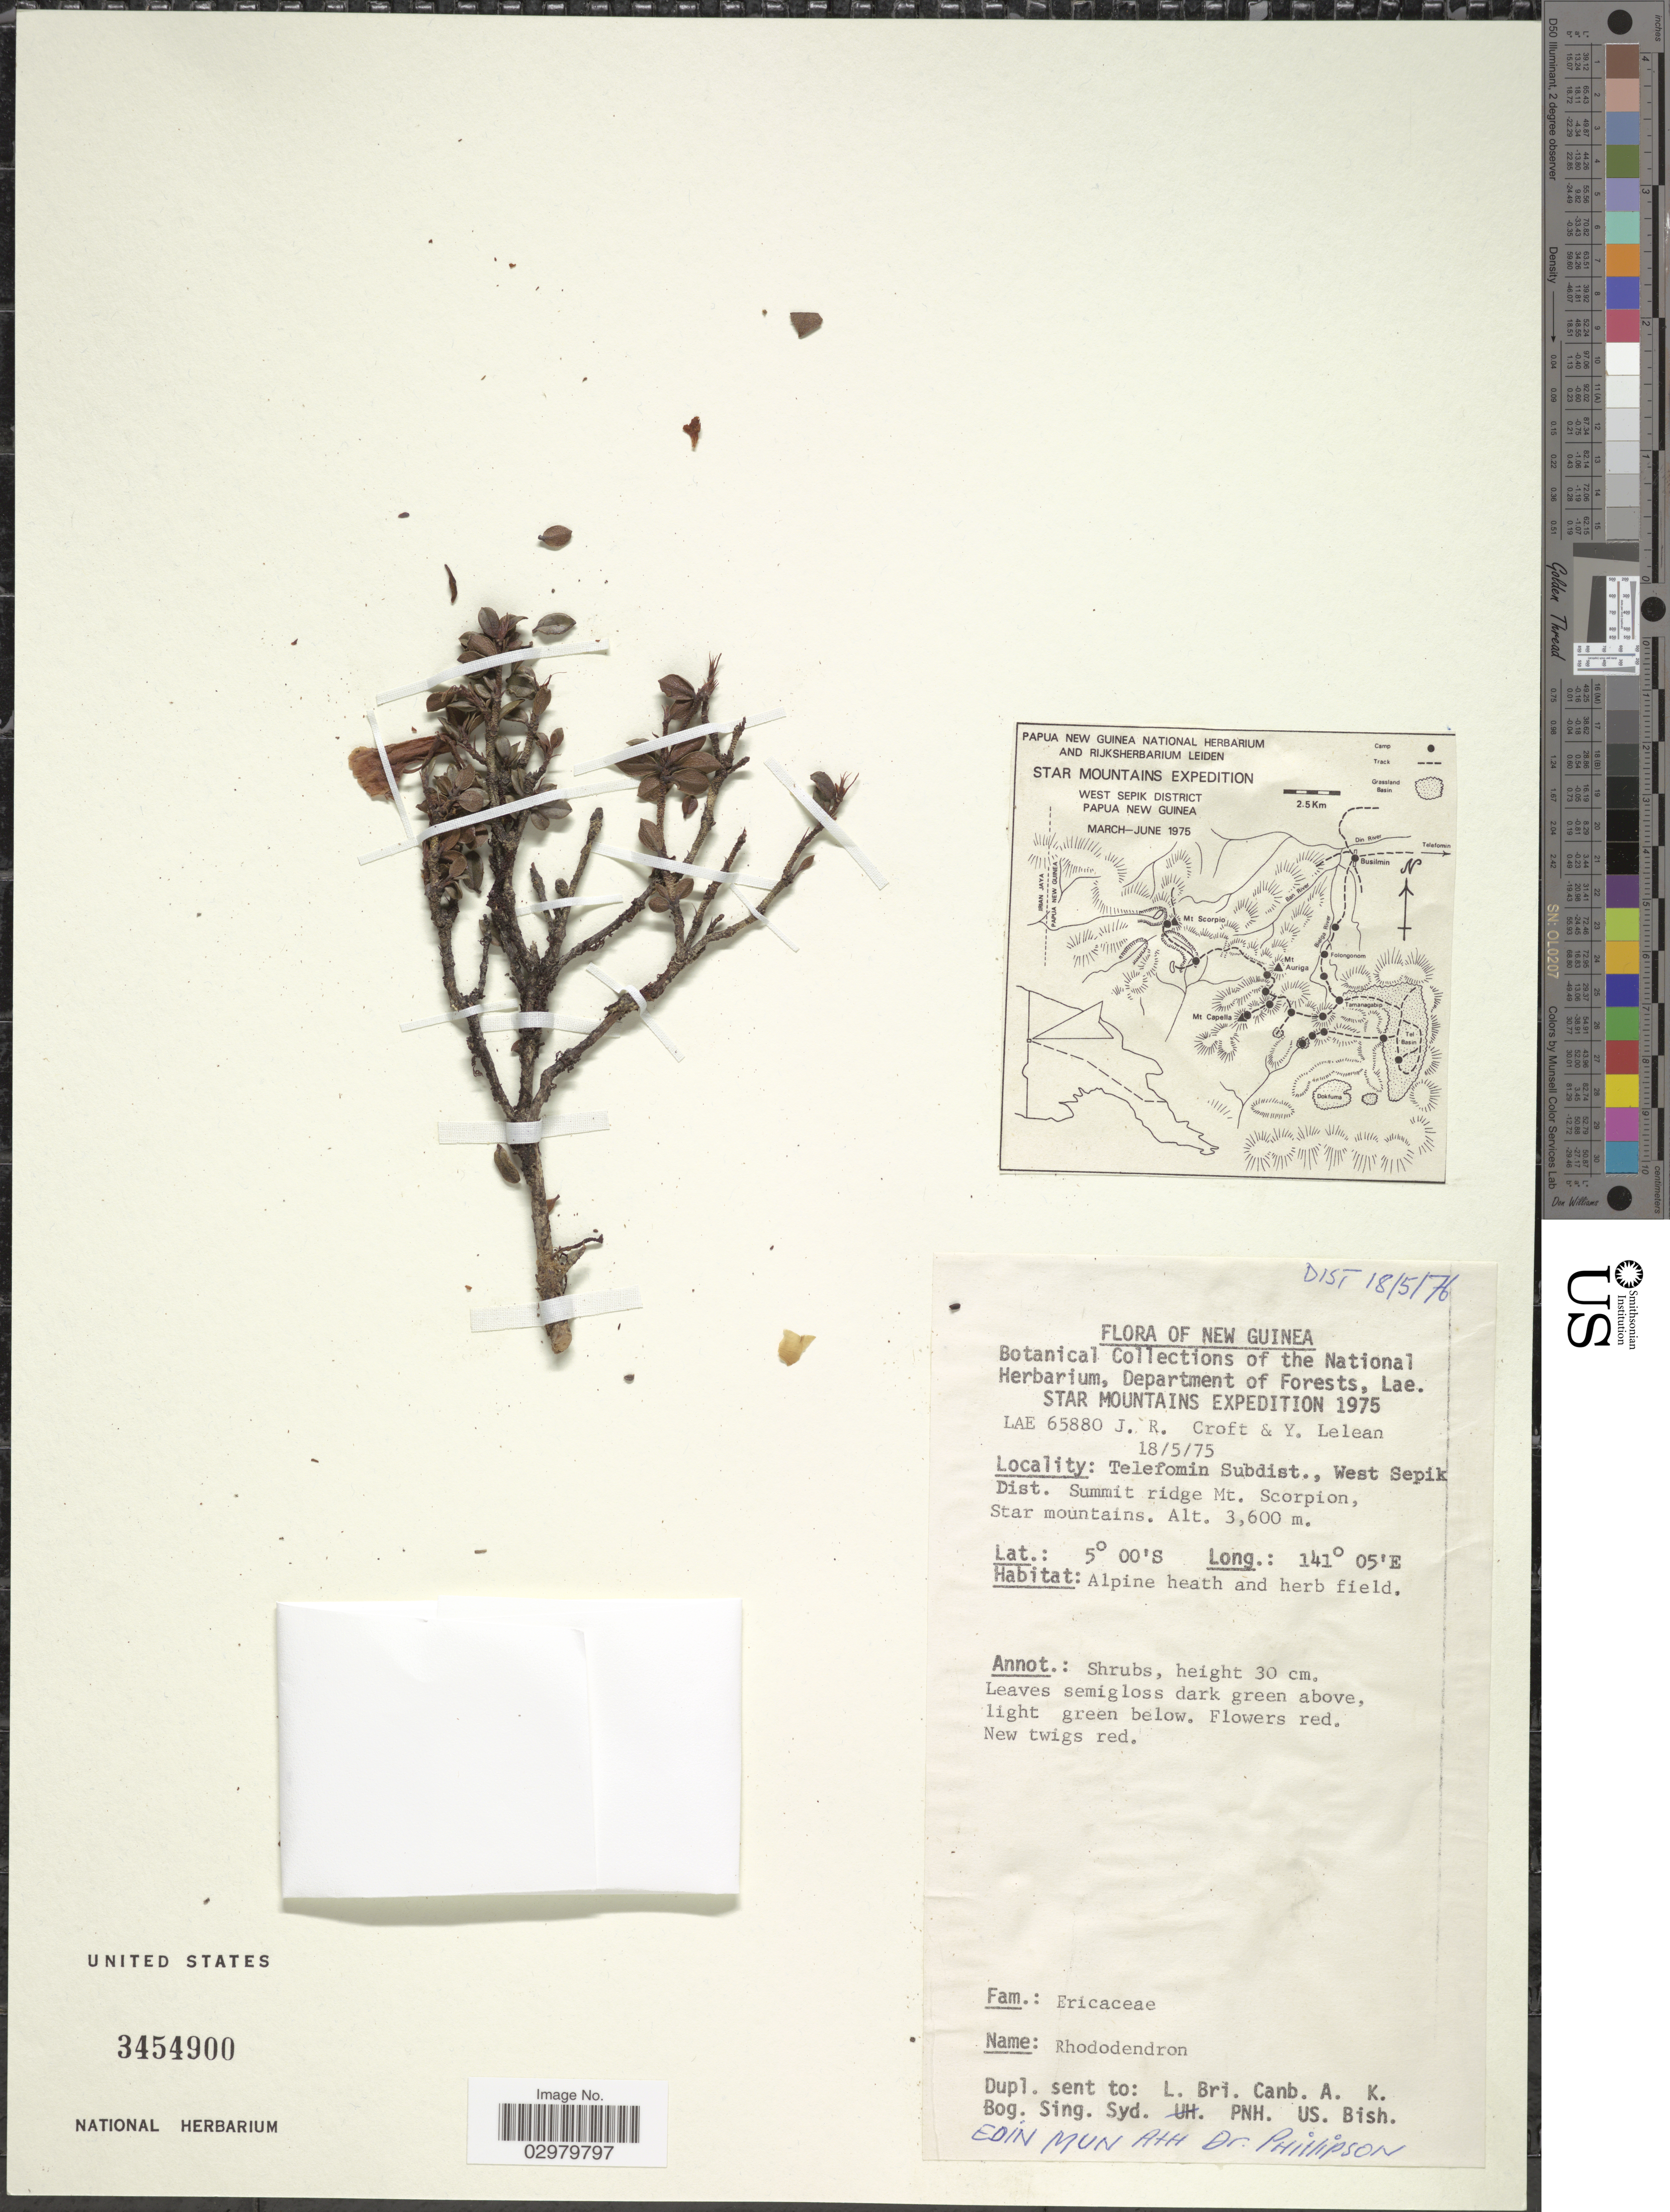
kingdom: Plantae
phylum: Tracheophyta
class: Magnoliopsida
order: Ericales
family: Ericaceae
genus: Rhododendron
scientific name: Rhododendron sp.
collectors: J. R. Croft & Y. Lelean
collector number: LAE 65880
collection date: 1975-05-18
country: Papua New Guinea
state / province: Sandaun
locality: New Guinea. Telefomin Subdist., West Sepik Dist. Summit ridge Mt. Scorpion, Star mountains.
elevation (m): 3600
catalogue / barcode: US 3454900